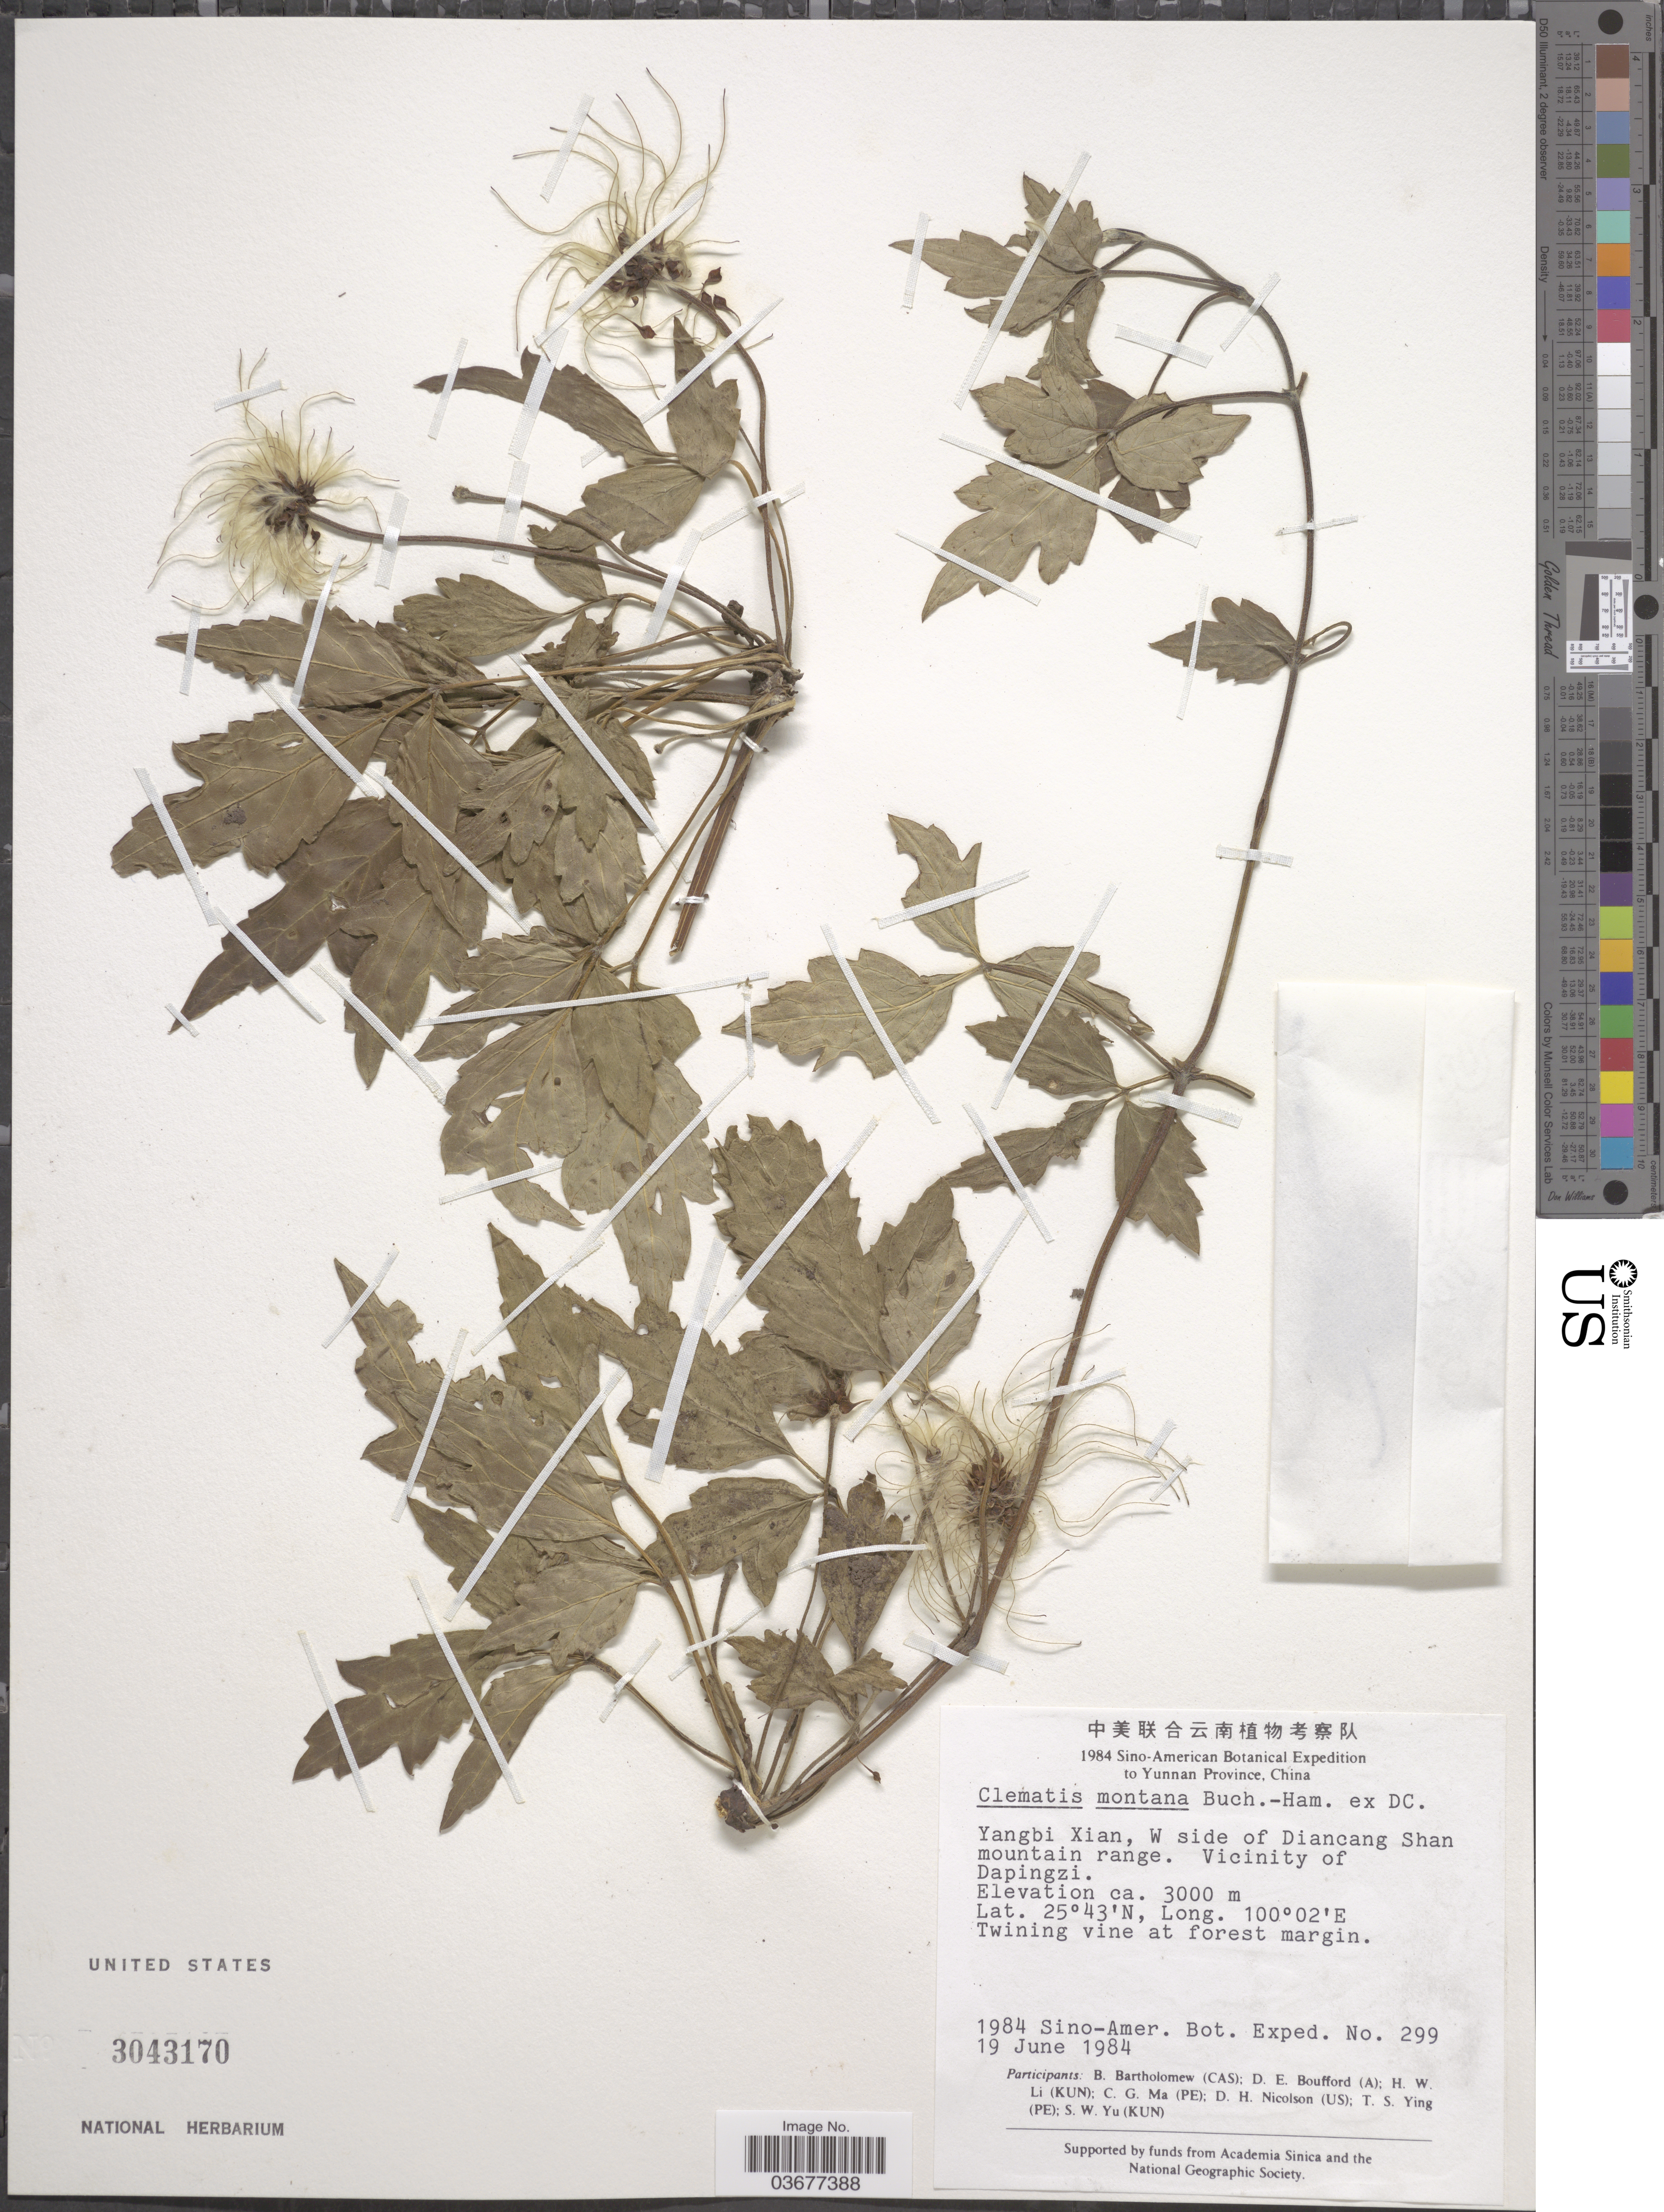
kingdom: Plantae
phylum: Tracheophyta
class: Magnoliopsida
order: Ranunculales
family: Ranunculaceae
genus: Clematis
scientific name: Clematis montana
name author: Buch.-Ham. ex DC.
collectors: Sino-Amer. Bot. Exped. 1984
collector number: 299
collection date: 1984-06-19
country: China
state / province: Yunnan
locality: Yangbi Xian, W side of Diancang Shan mountain range. Vicinity of Dapingzi.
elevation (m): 3000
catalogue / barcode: US 3043170